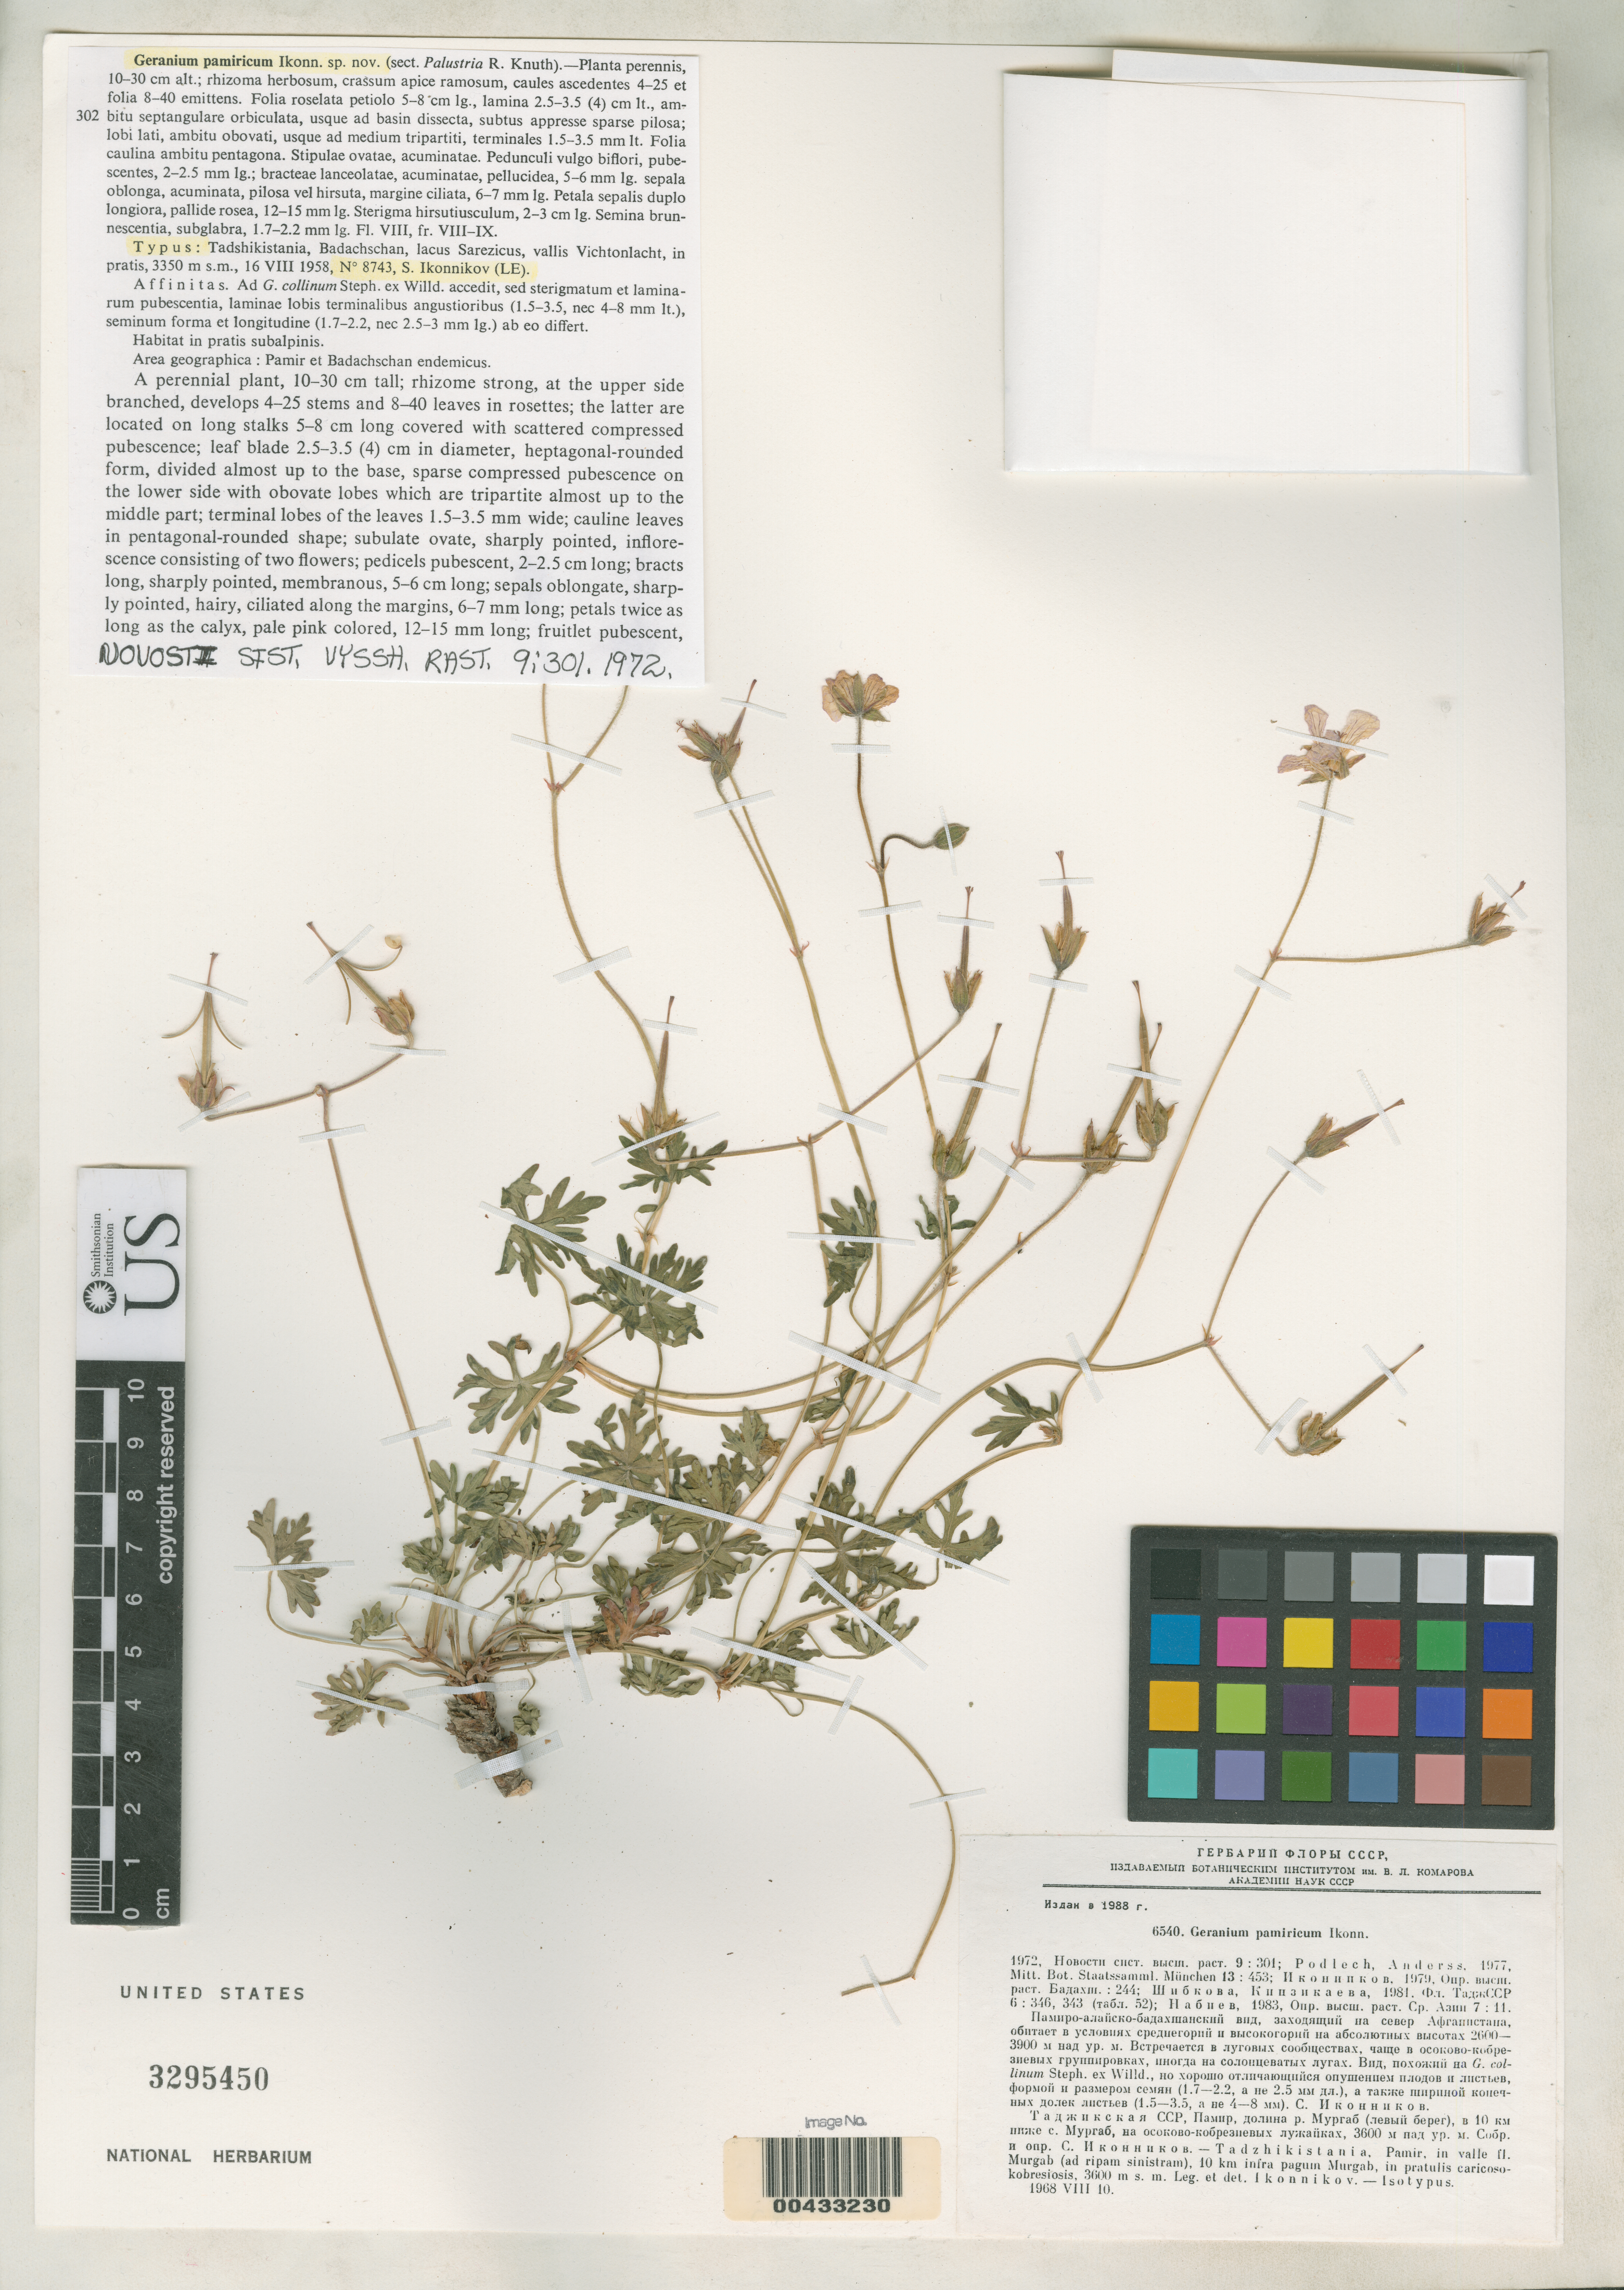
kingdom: Plantae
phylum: Tracheophyta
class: Magnoliopsida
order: Geraniales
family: Geraniaceae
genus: Geranium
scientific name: Geranium pamiricum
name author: Ikonnikov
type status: Type Collection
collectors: S. S. Ikonnikov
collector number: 6540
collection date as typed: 10 Aug 1968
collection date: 1968-08-10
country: Tajikistan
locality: Pamir, in Valle Fl. Murgab (ad ripam Sinistram), 10 km infra Pagum Murgab.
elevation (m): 3600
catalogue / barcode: US 3295450